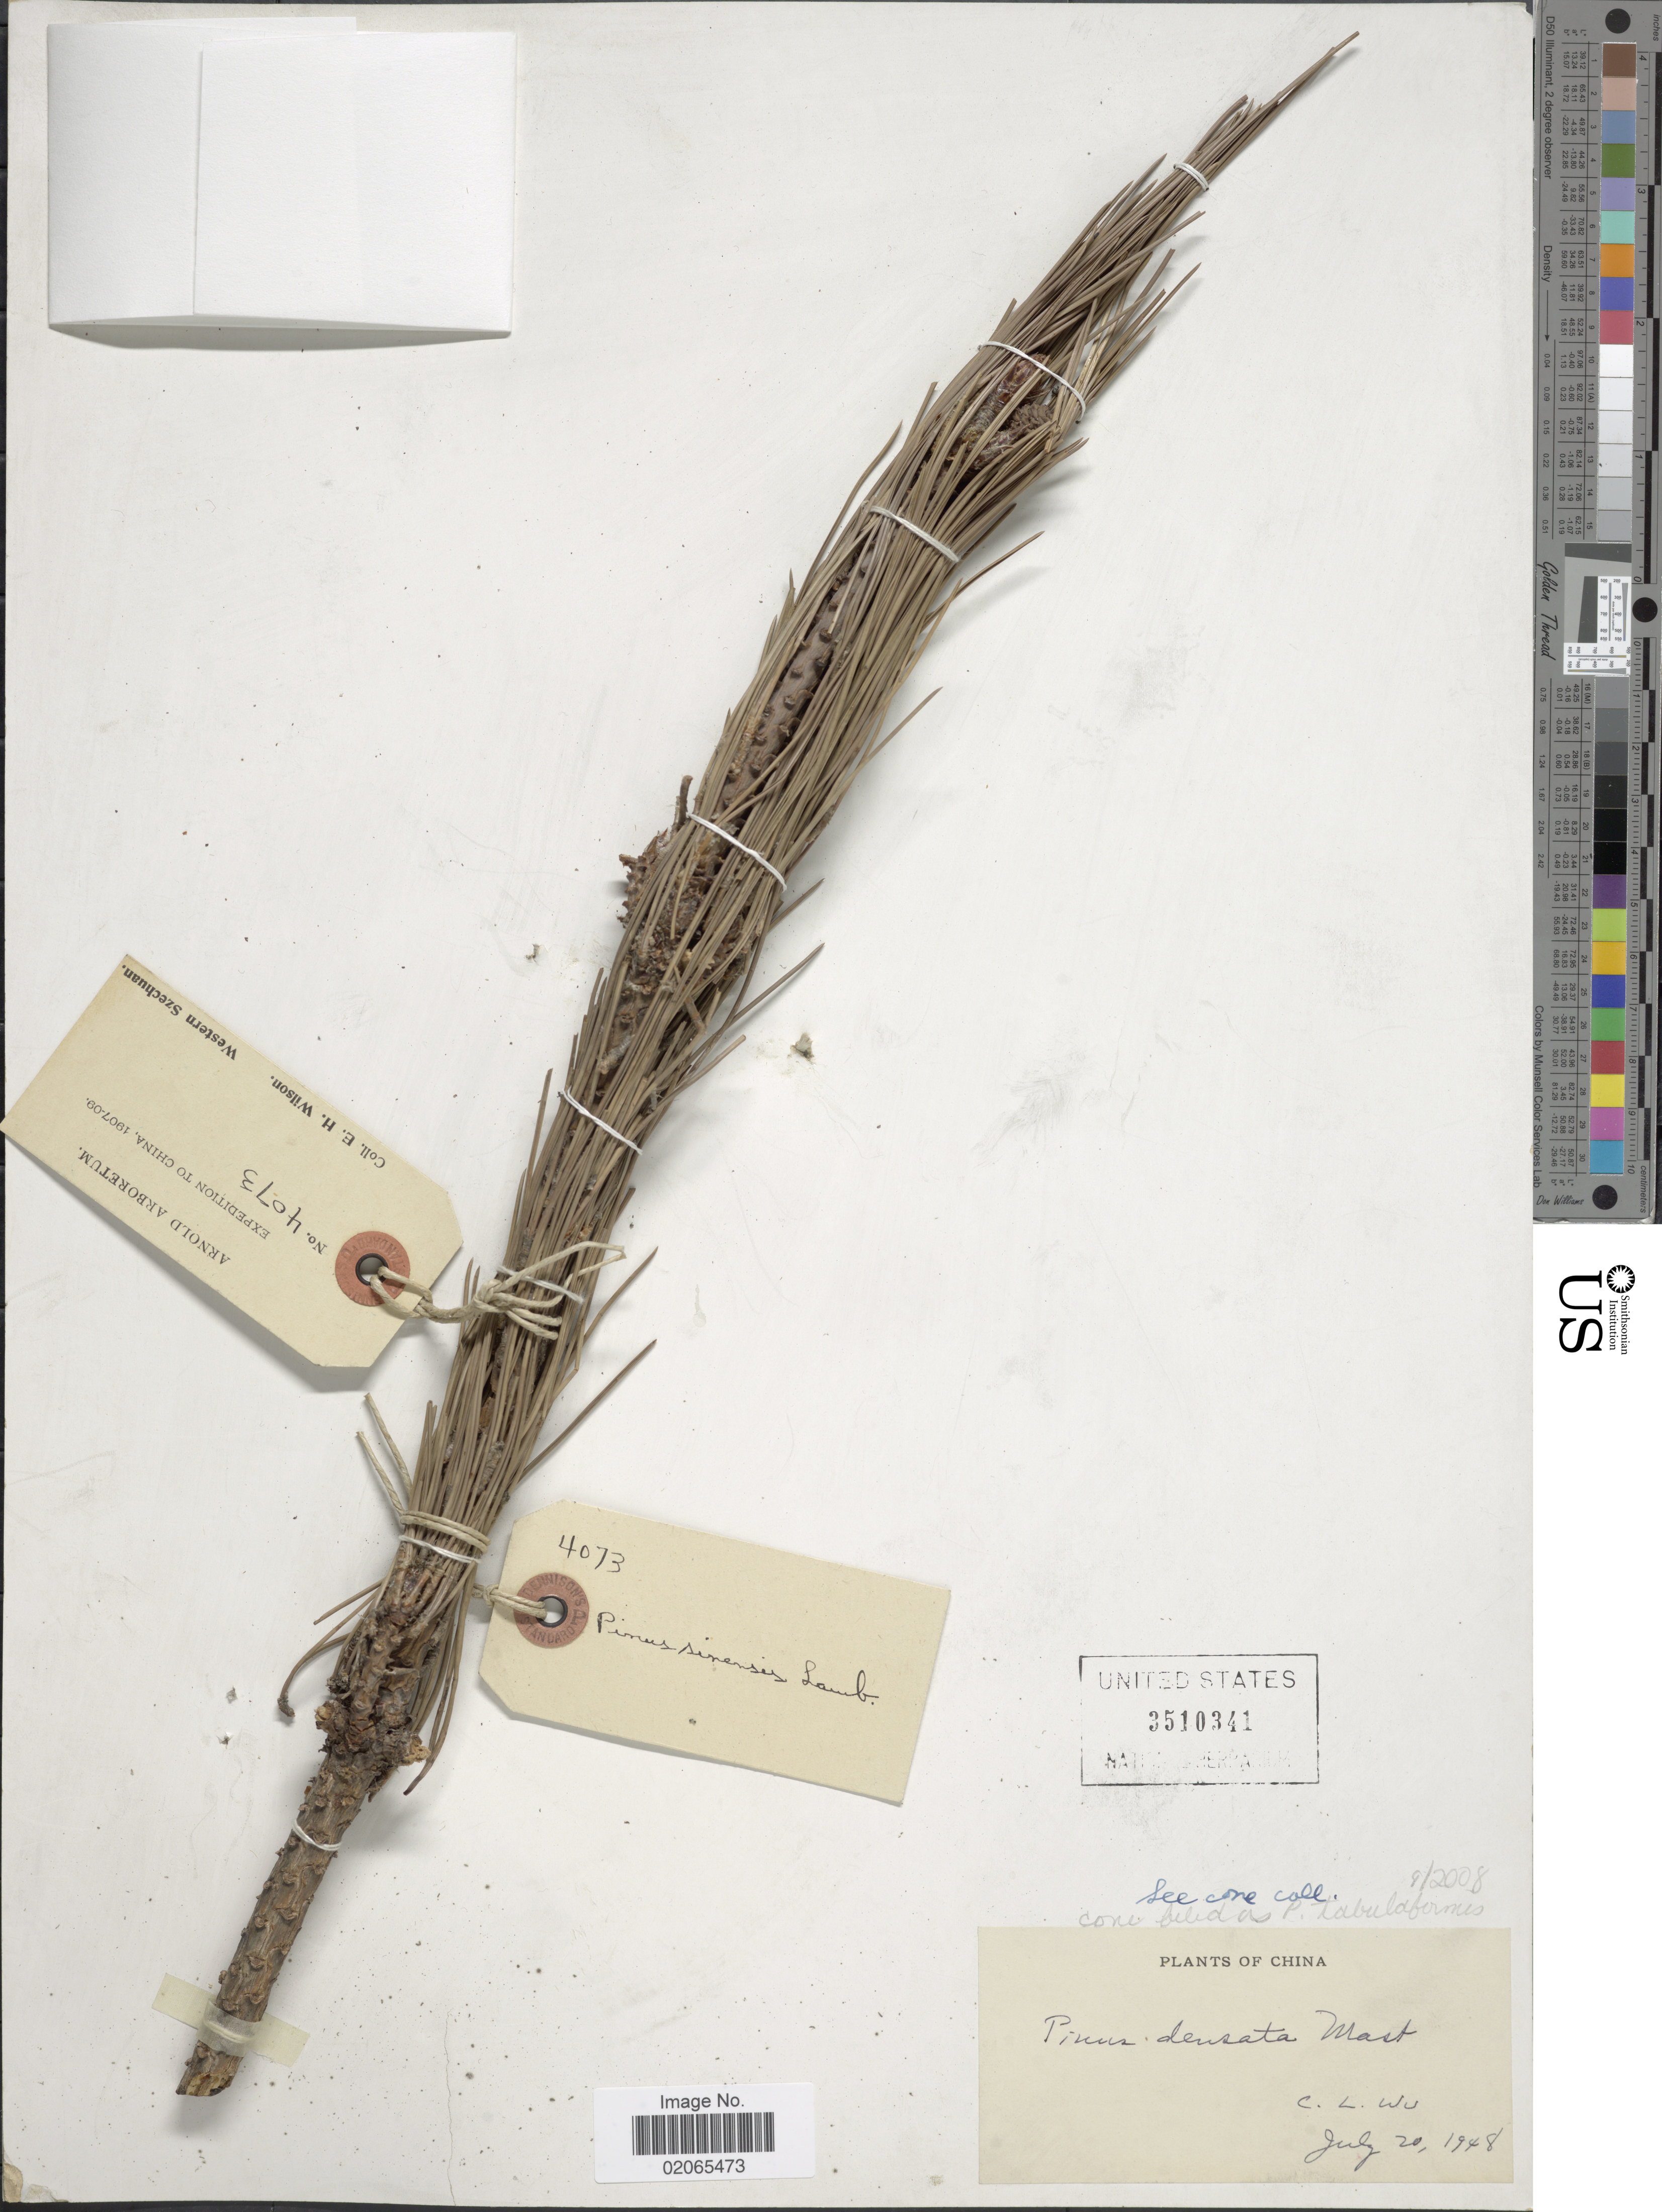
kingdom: Plantae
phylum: Tracheophyta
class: Pinopsida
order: Pinales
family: Pinaceae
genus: Pinus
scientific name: Pinus densata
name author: Mast.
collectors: E. Wilson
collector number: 4073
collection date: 1907/1909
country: China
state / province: Sichuan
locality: Western Szechuan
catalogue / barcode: US 3510341